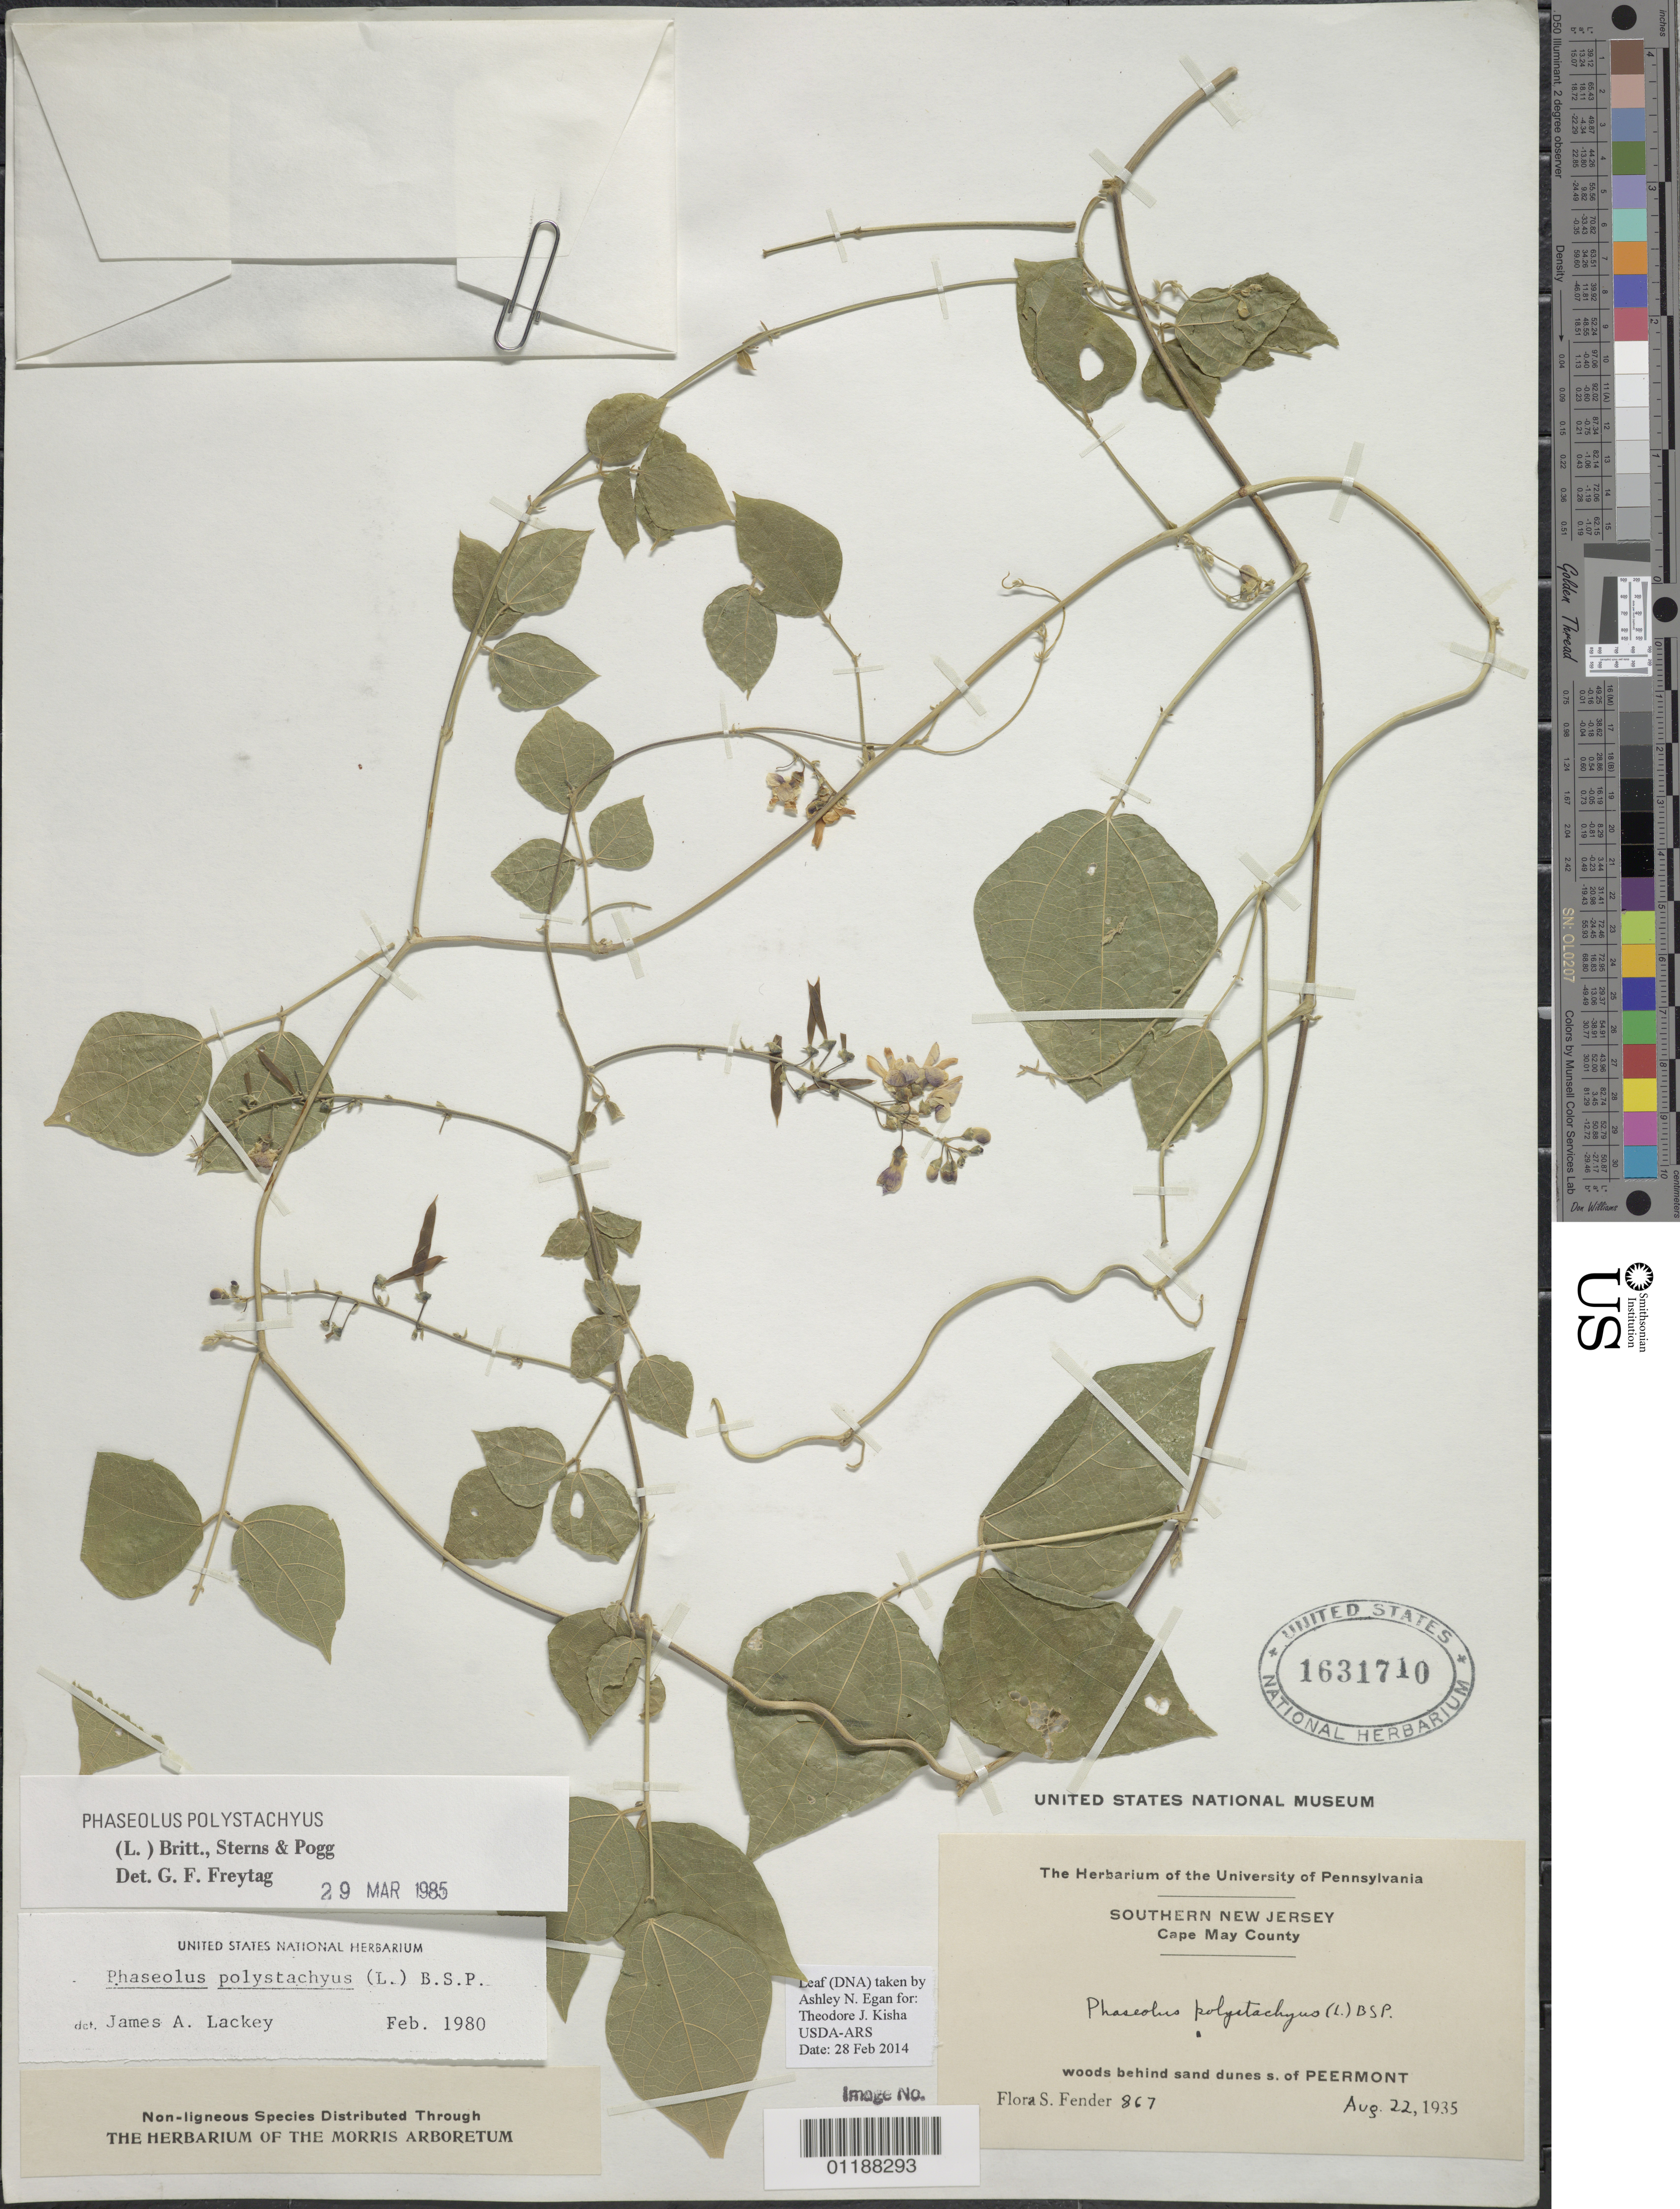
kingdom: Plantae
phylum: Tracheophyta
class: Magnoliopsida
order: Fabales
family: Fabaceae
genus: Phaseolus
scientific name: Phaseolus polystachios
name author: (L.) Britton, Stearns & Poggenb.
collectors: F. Fender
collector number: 867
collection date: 1935-08-22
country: United States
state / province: New Jersey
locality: Southern New Jersey, Cape May County, woods behind sand dunes s. of Peermont.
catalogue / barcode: US 1631710